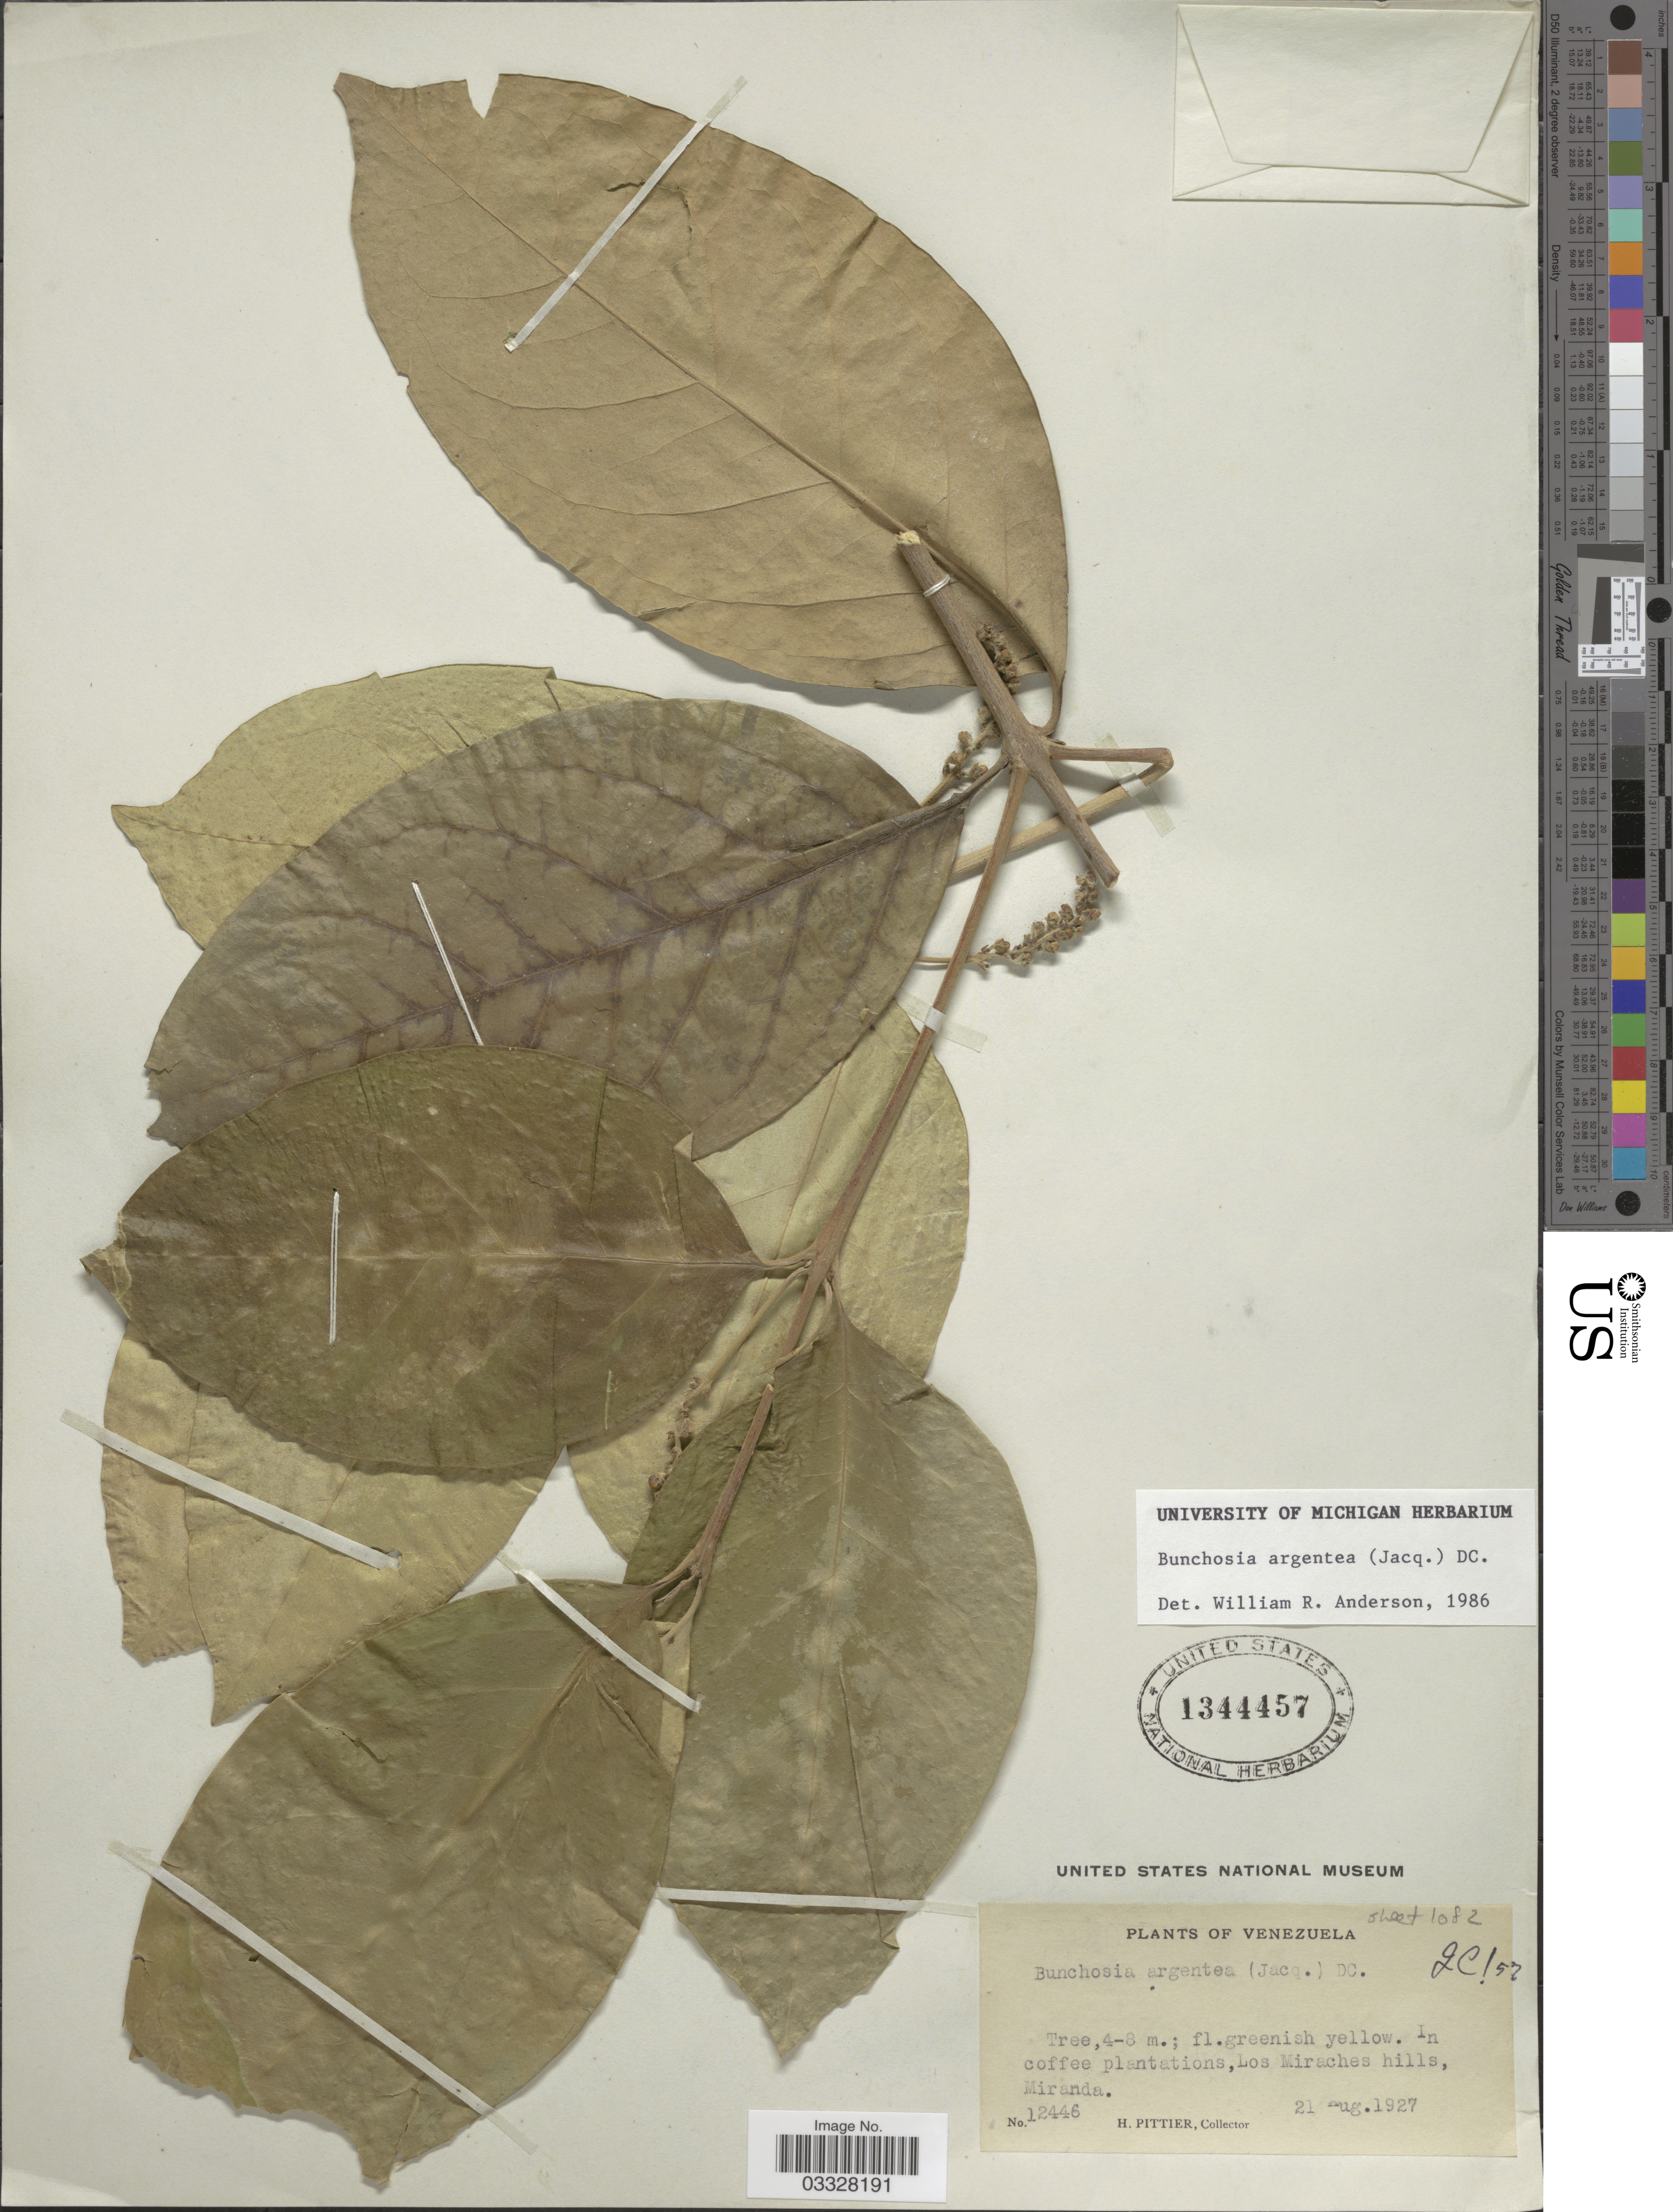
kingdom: Plantae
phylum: Tracheophyta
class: Magnoliopsida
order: Malpighiales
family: Malpighiaceae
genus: Bunchosia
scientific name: Bunchosia argentea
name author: (Jacq.) DC.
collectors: H. F. Pittier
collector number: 12446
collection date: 1927-08-21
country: Venezuela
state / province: Miranda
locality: In coffee plantations, Los Miraches hills, Miranda.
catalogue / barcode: US 1344457